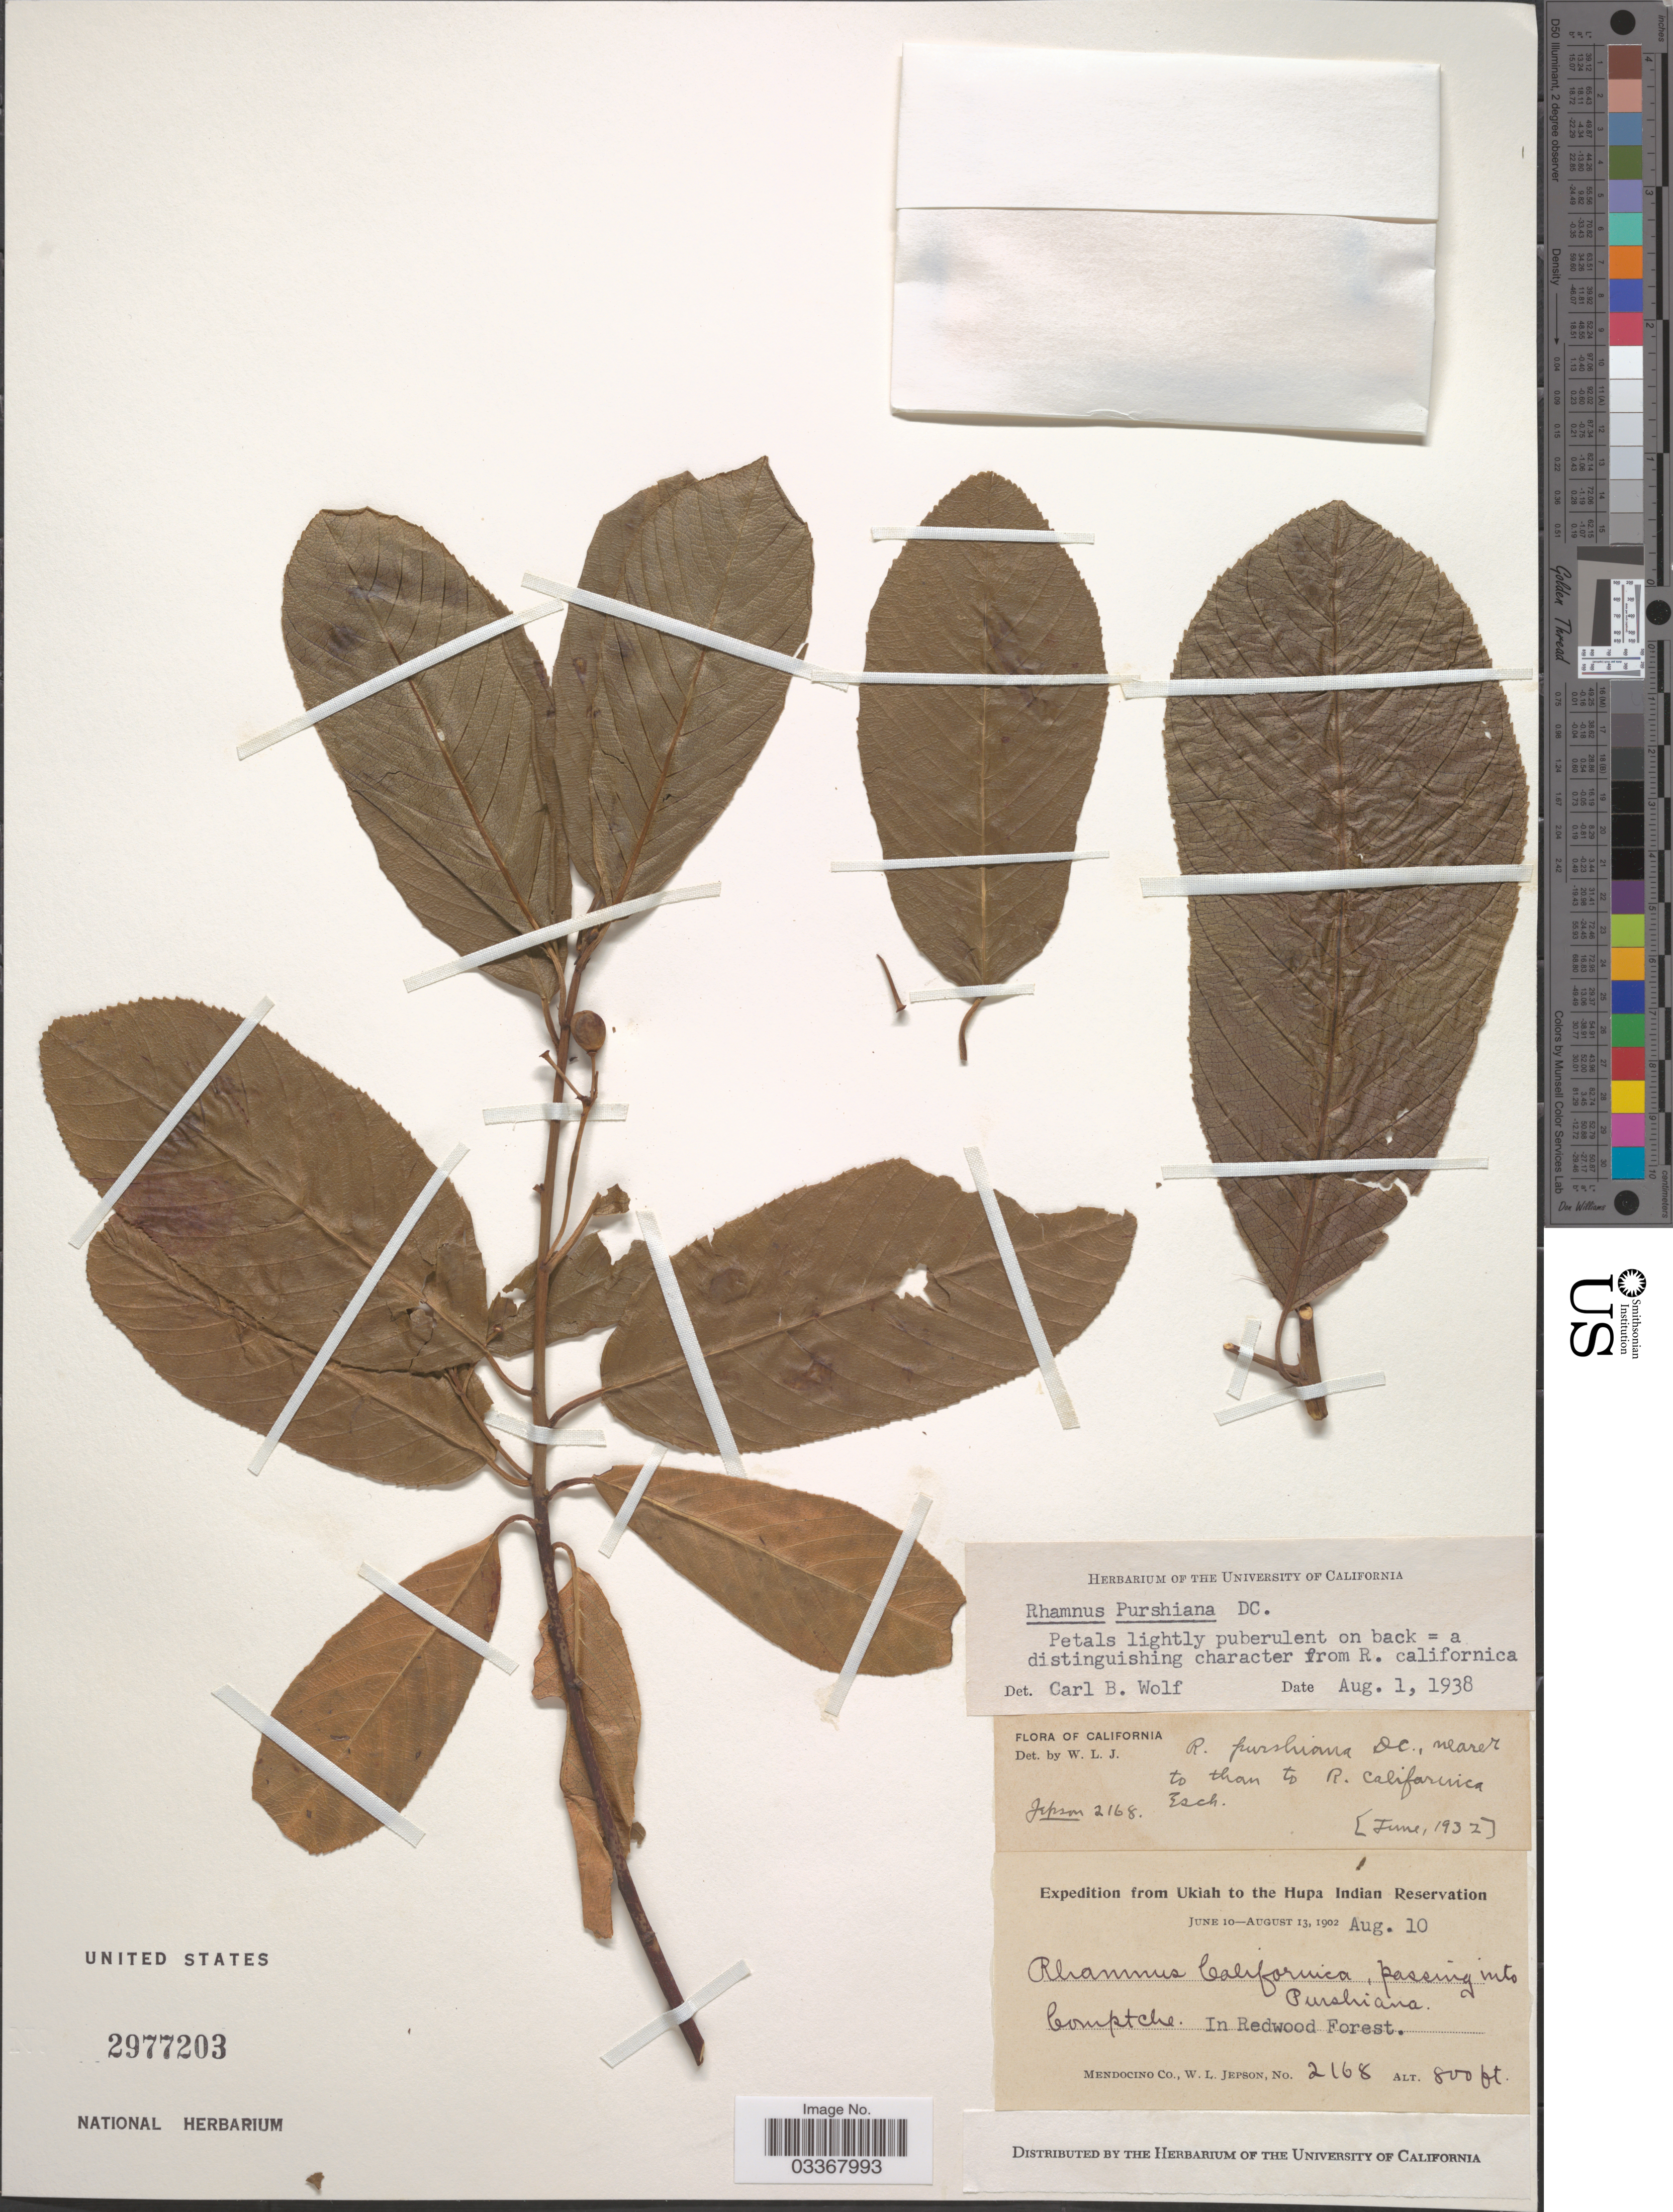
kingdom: Plantae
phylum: Tracheophyta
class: Magnoliopsida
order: Rosales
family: Rhamnaceae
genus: Frangula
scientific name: Frangula purshiana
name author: (DC.) A. Gray ex J.G. Cooper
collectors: W. L. Jepson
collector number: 2168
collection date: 1902-08-10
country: United States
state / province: California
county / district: Mendocino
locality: Ukiah to the Hupa Indian Reservation, Mendocino Co., In Redwood Forest.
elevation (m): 244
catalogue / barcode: US 2977203